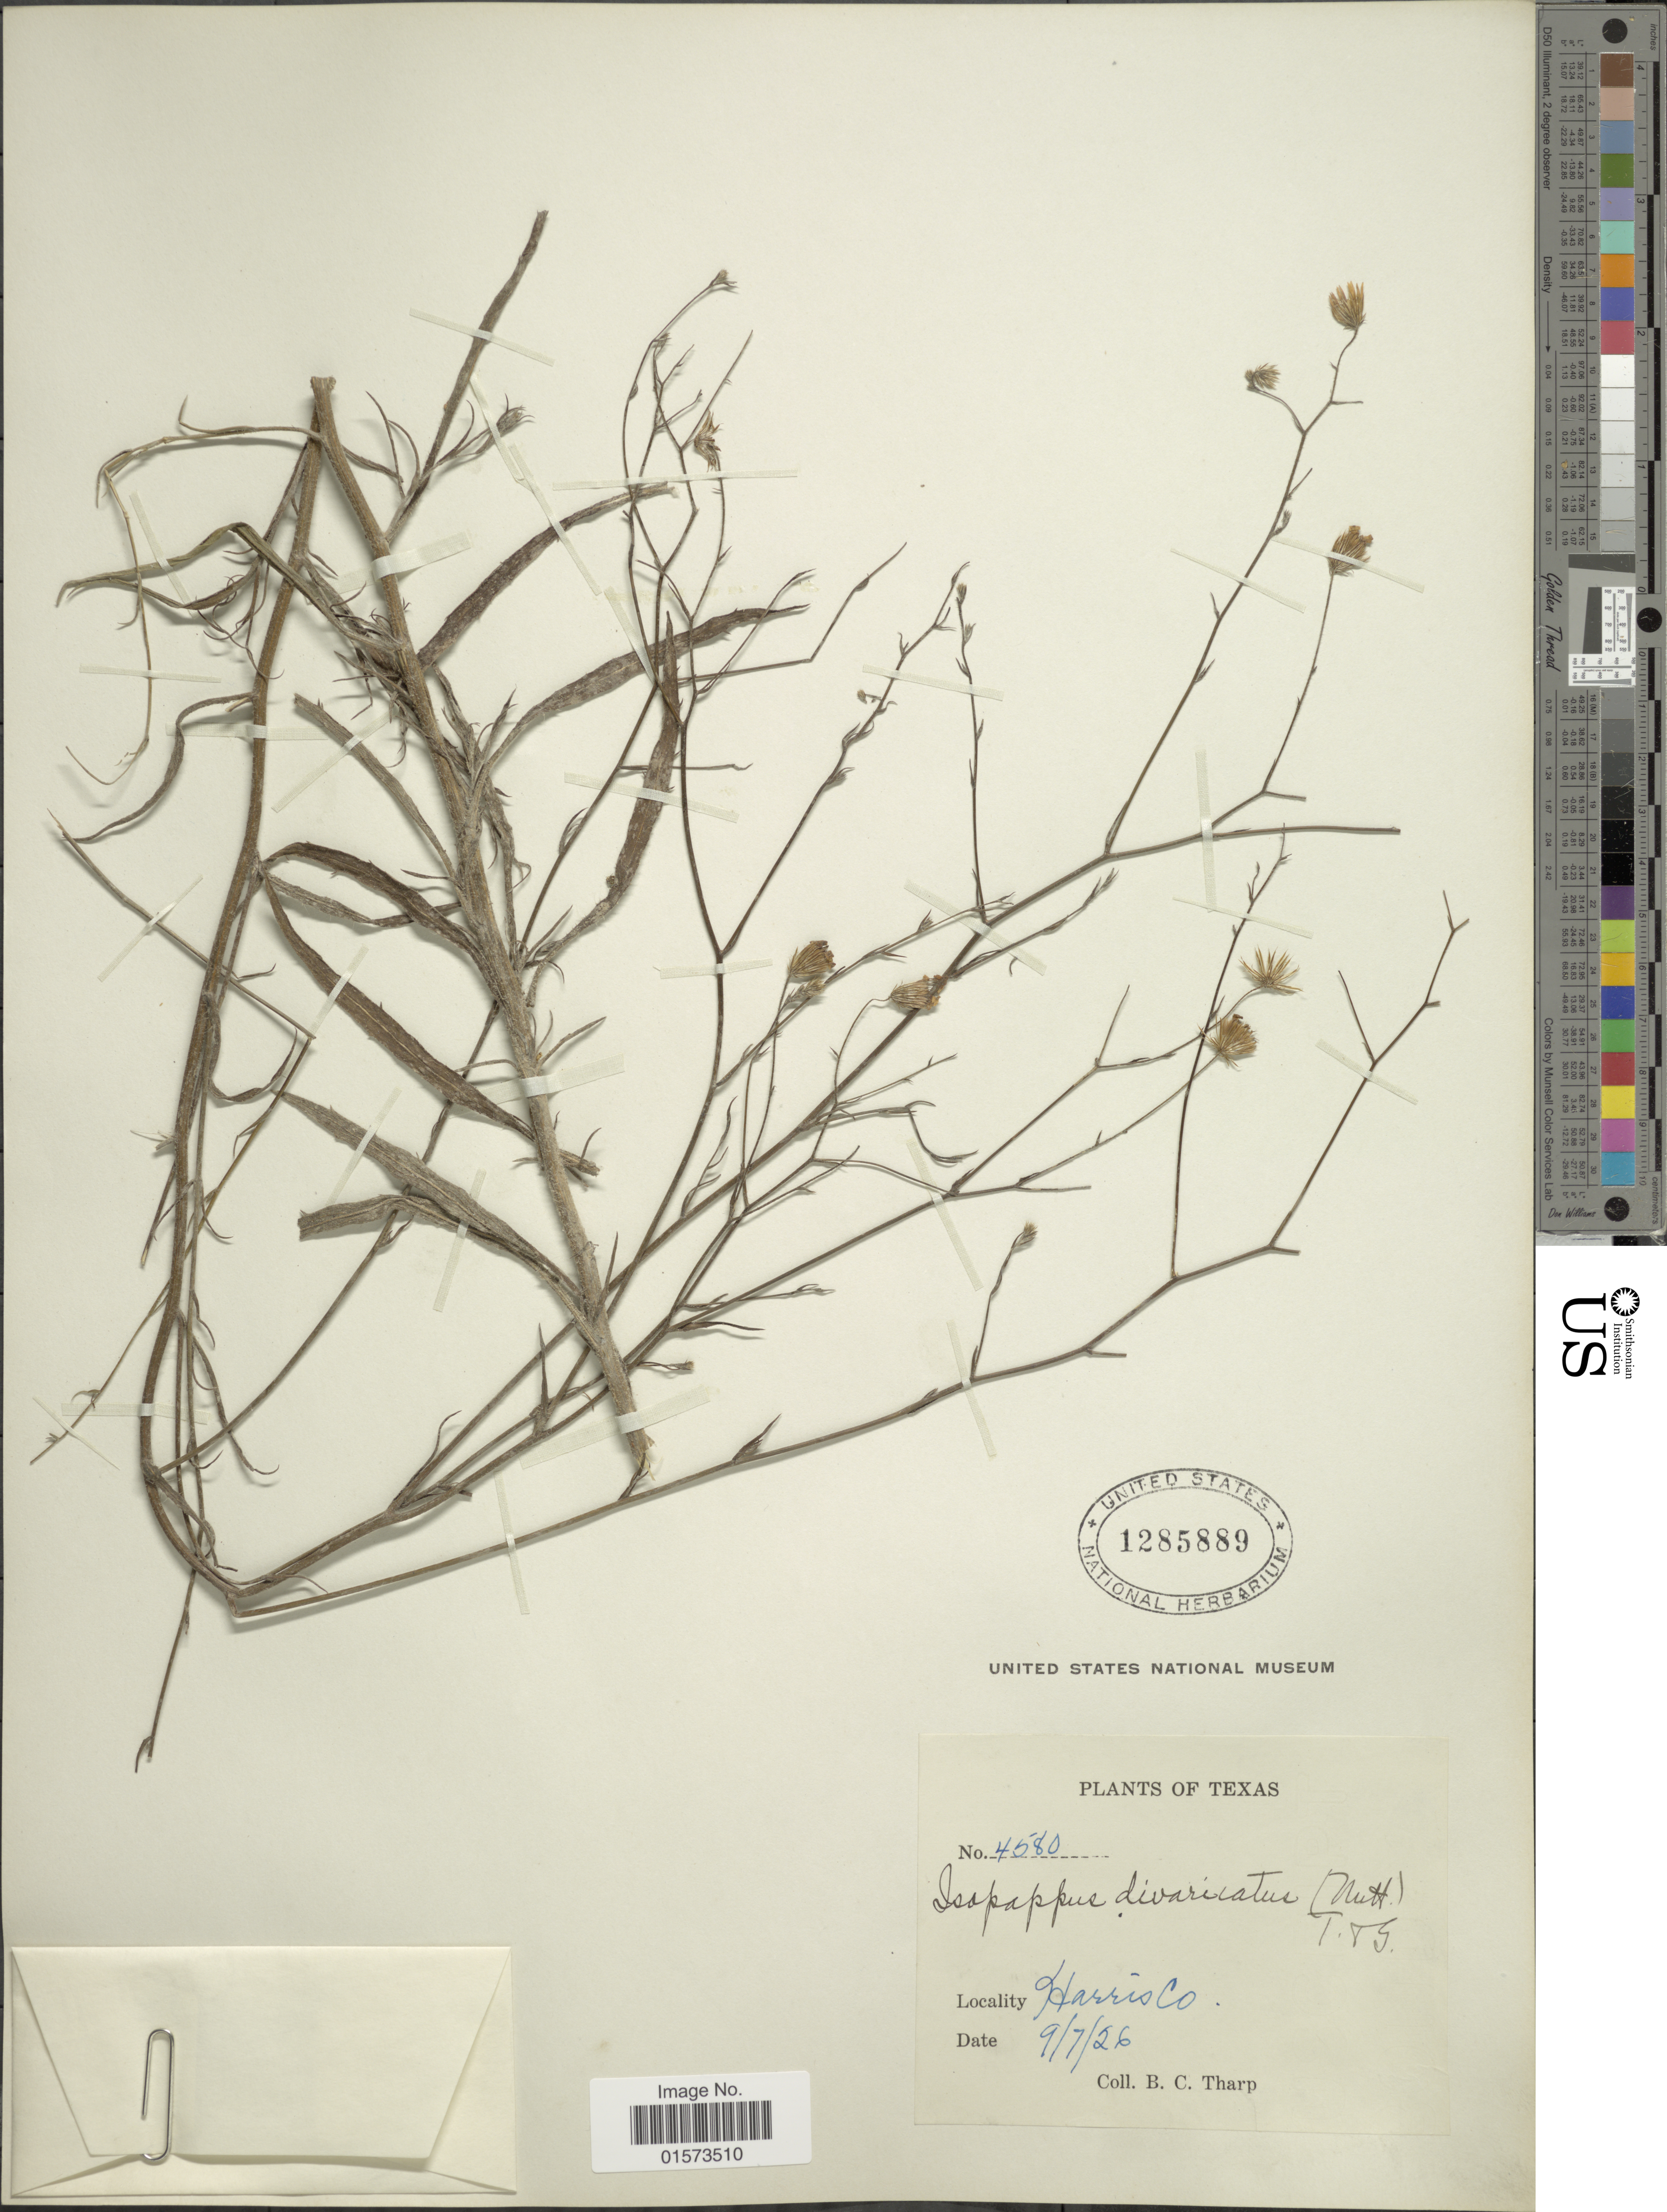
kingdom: Plantae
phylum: Tracheophyta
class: Magnoliopsida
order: Asterales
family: Asteraceae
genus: Croptilon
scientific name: Croptilon divaricatum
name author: (Nutt.) Raf.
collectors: B. C. Tharp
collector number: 4580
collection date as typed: Transcribed d/m/y: 7/9/26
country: United States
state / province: Texas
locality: Harris Co.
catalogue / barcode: US 1285889